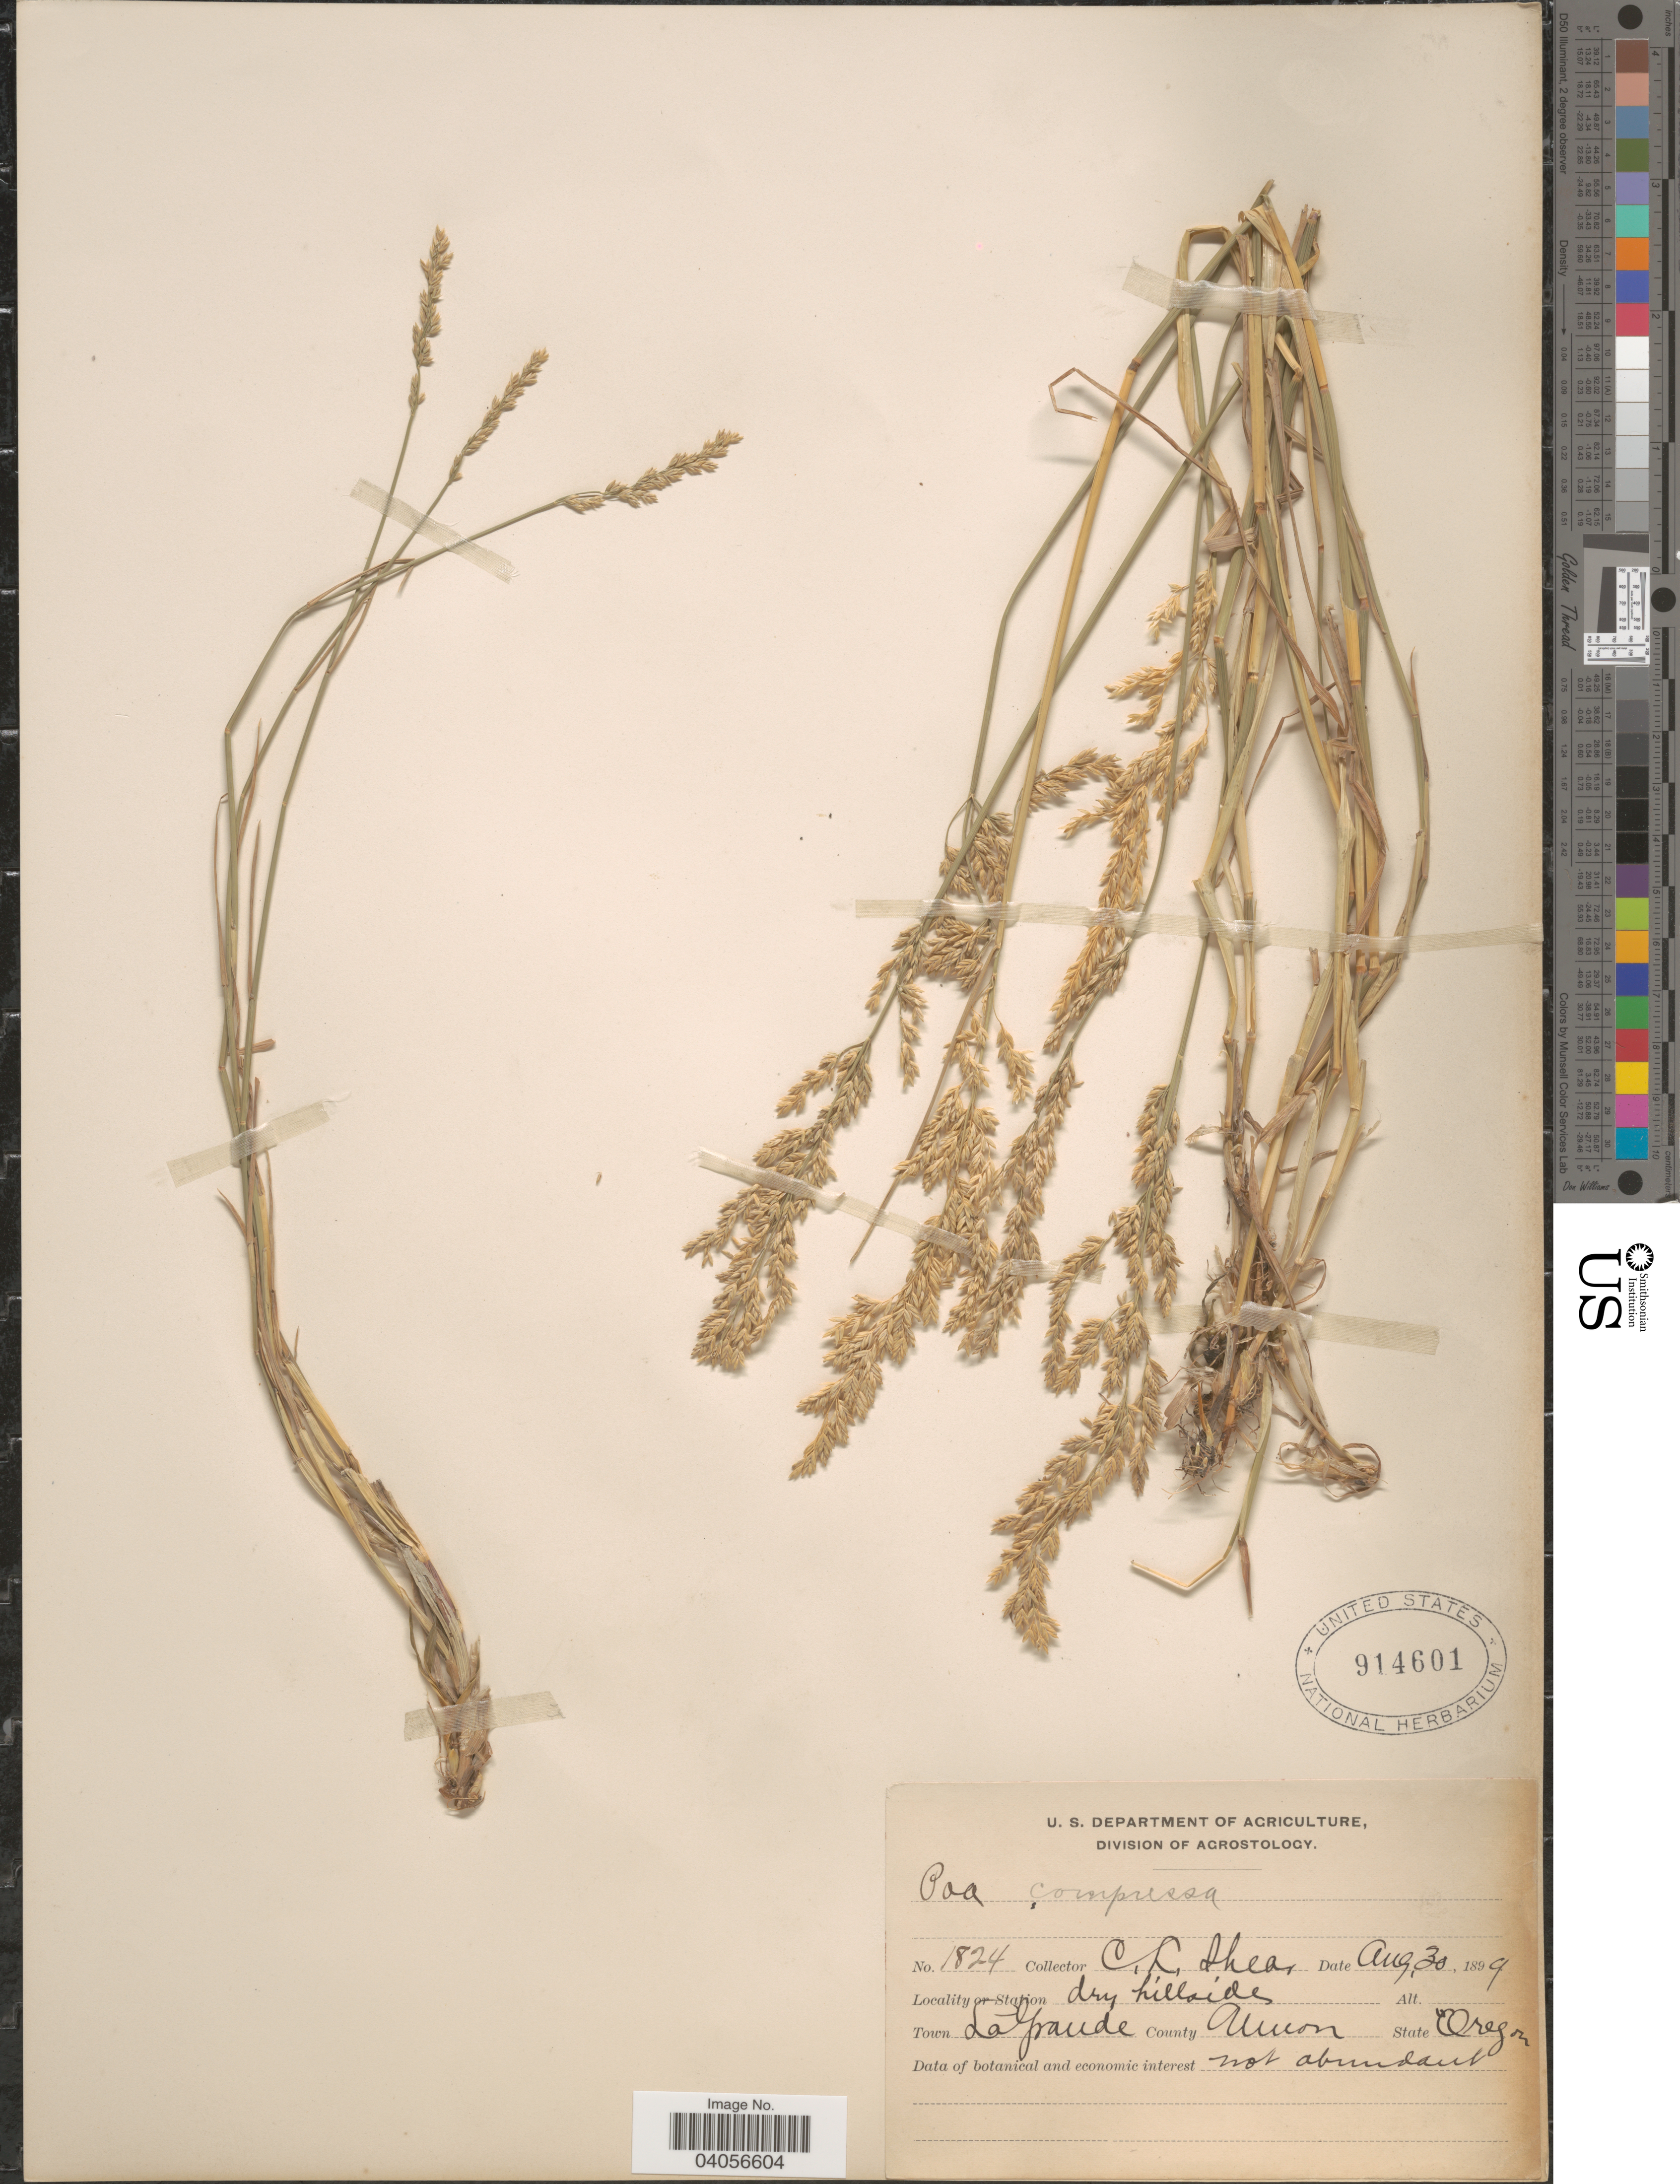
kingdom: Plantae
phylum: Tracheophyta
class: Liliopsida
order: Poales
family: Poaceae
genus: Poa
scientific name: Poa compressa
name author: L.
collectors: C. L. Shear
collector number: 1824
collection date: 1899-08-30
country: United States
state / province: Oregon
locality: Town La Grande. County Union.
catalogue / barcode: US 914601